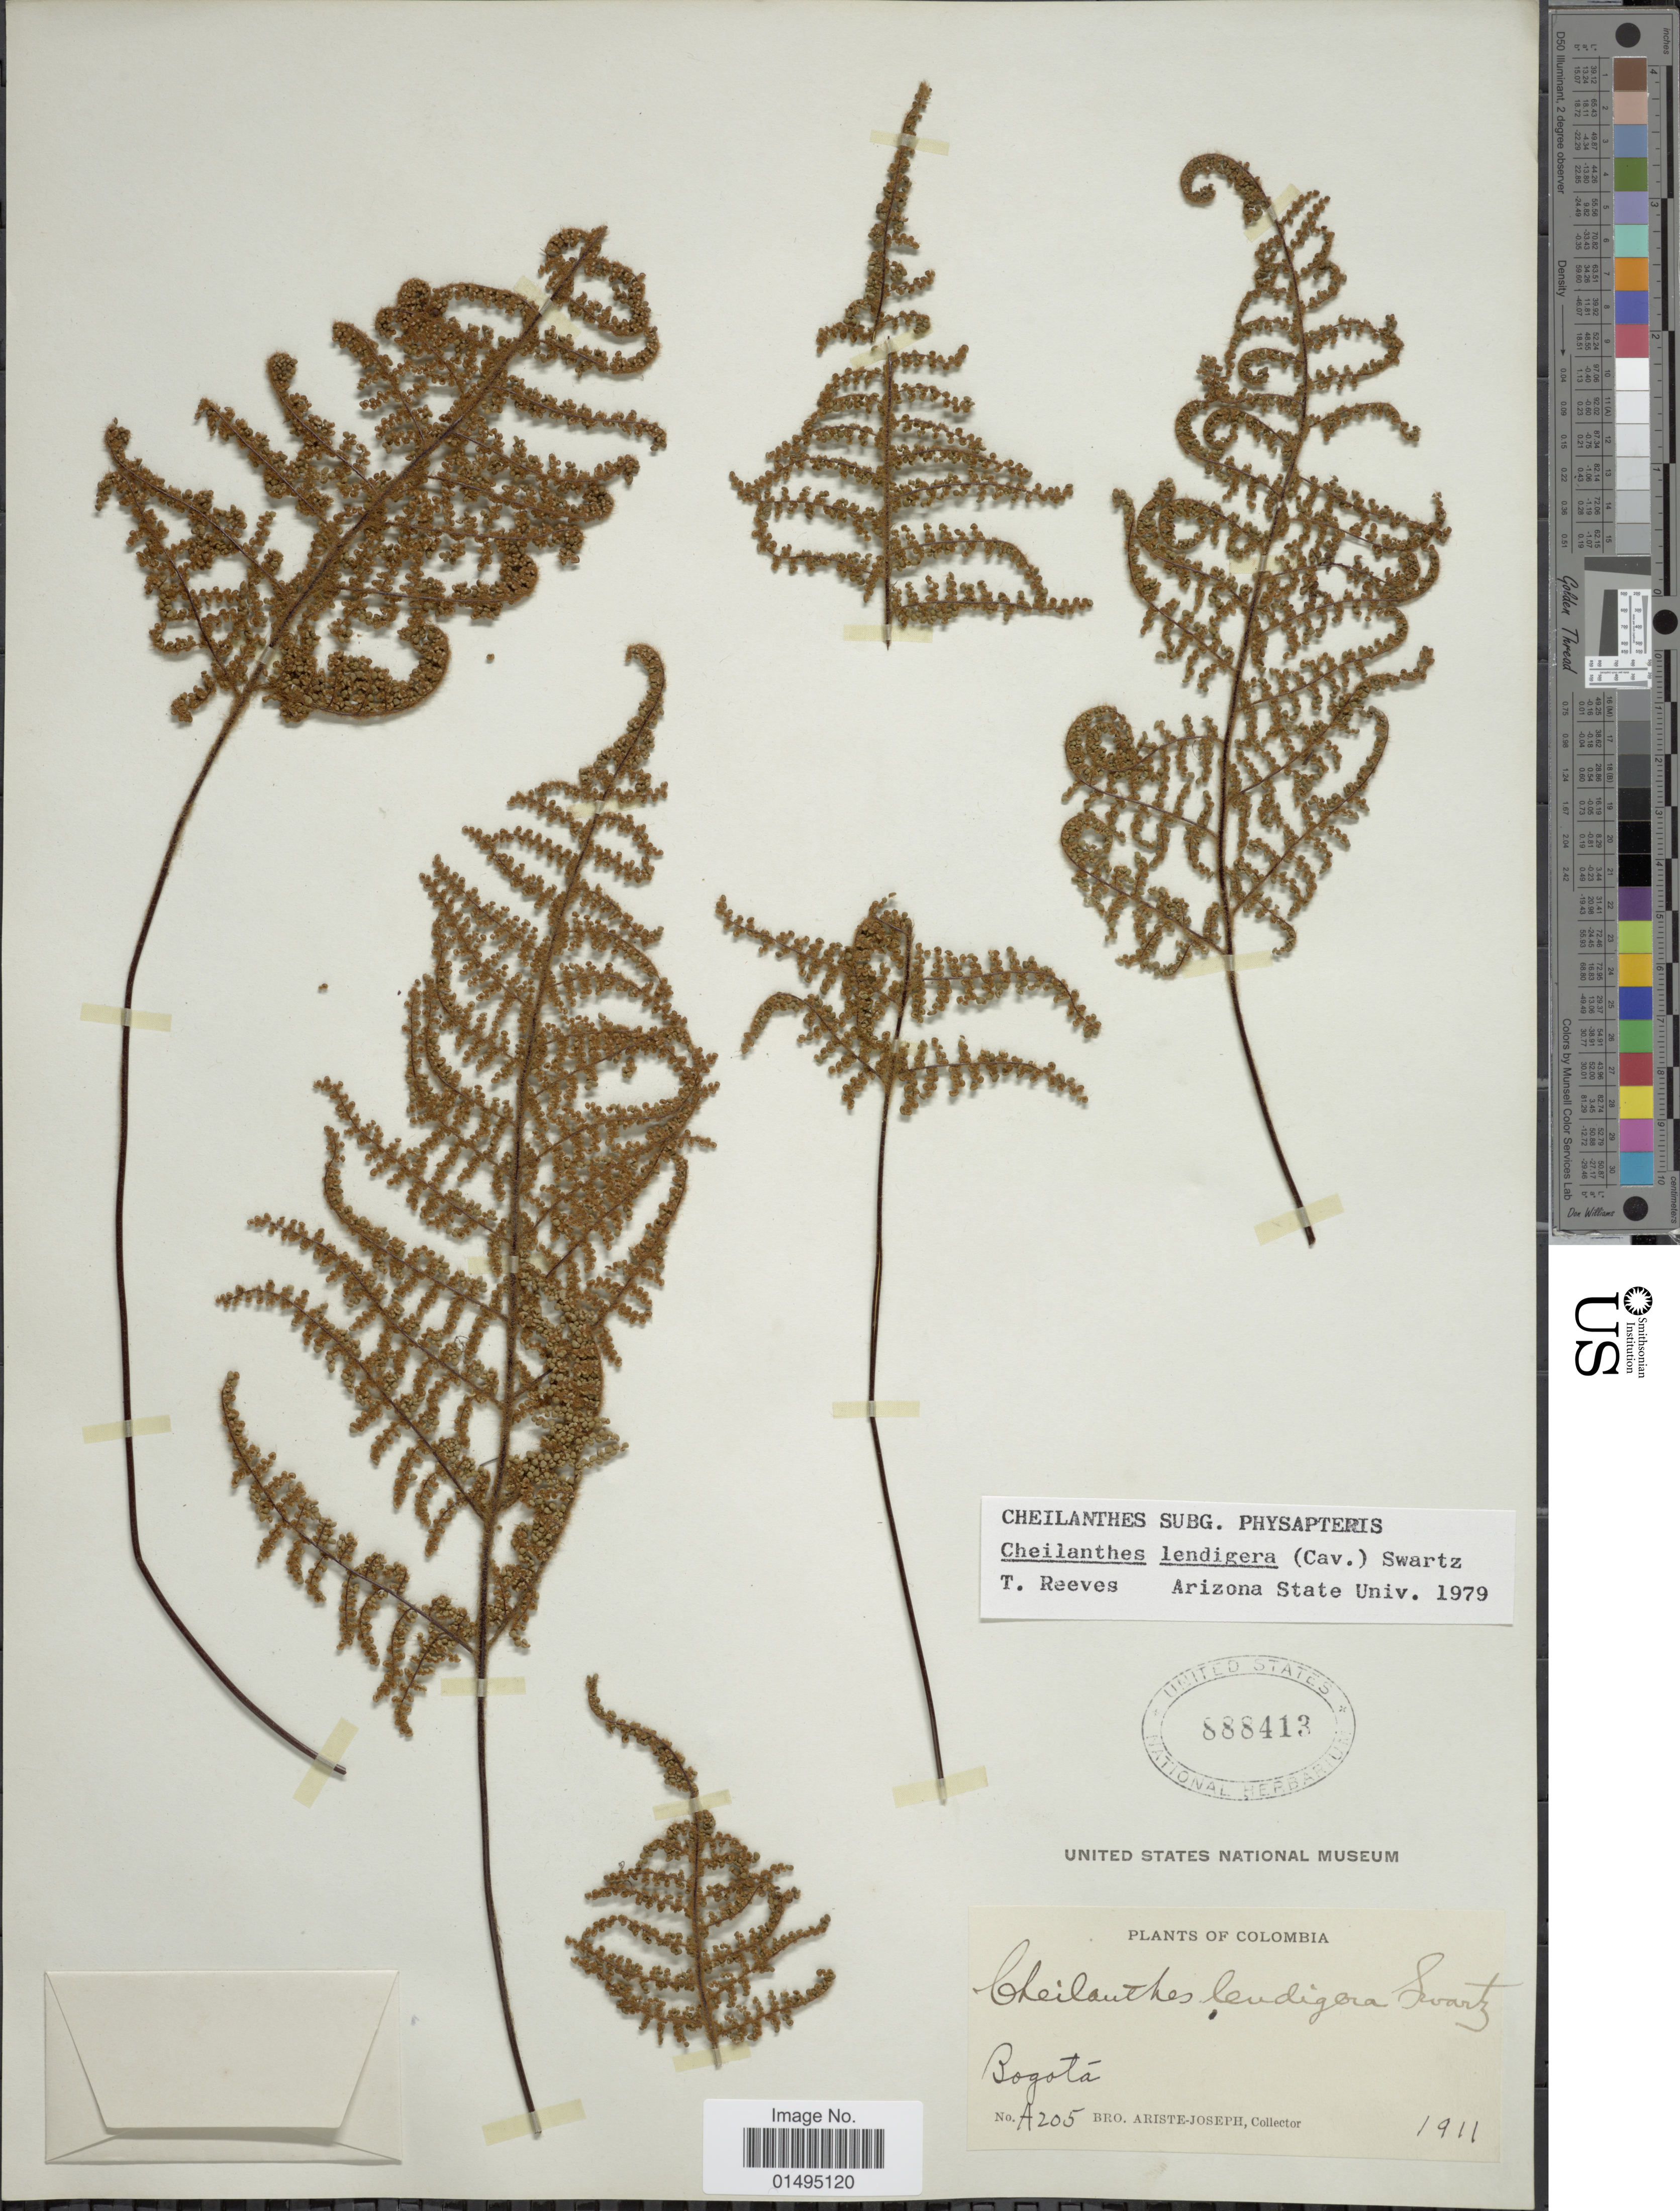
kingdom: Plantae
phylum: Tracheophyta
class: Polypodiopsida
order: Polypodiales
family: Pteridaceae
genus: Myriopteris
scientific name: Myriopteris lendigera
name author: (Cav.) J. Sm.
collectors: Bro. Ariste-Joseph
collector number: A205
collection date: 1911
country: Colombia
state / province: Bogota D.C.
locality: Bogota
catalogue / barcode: US 888413